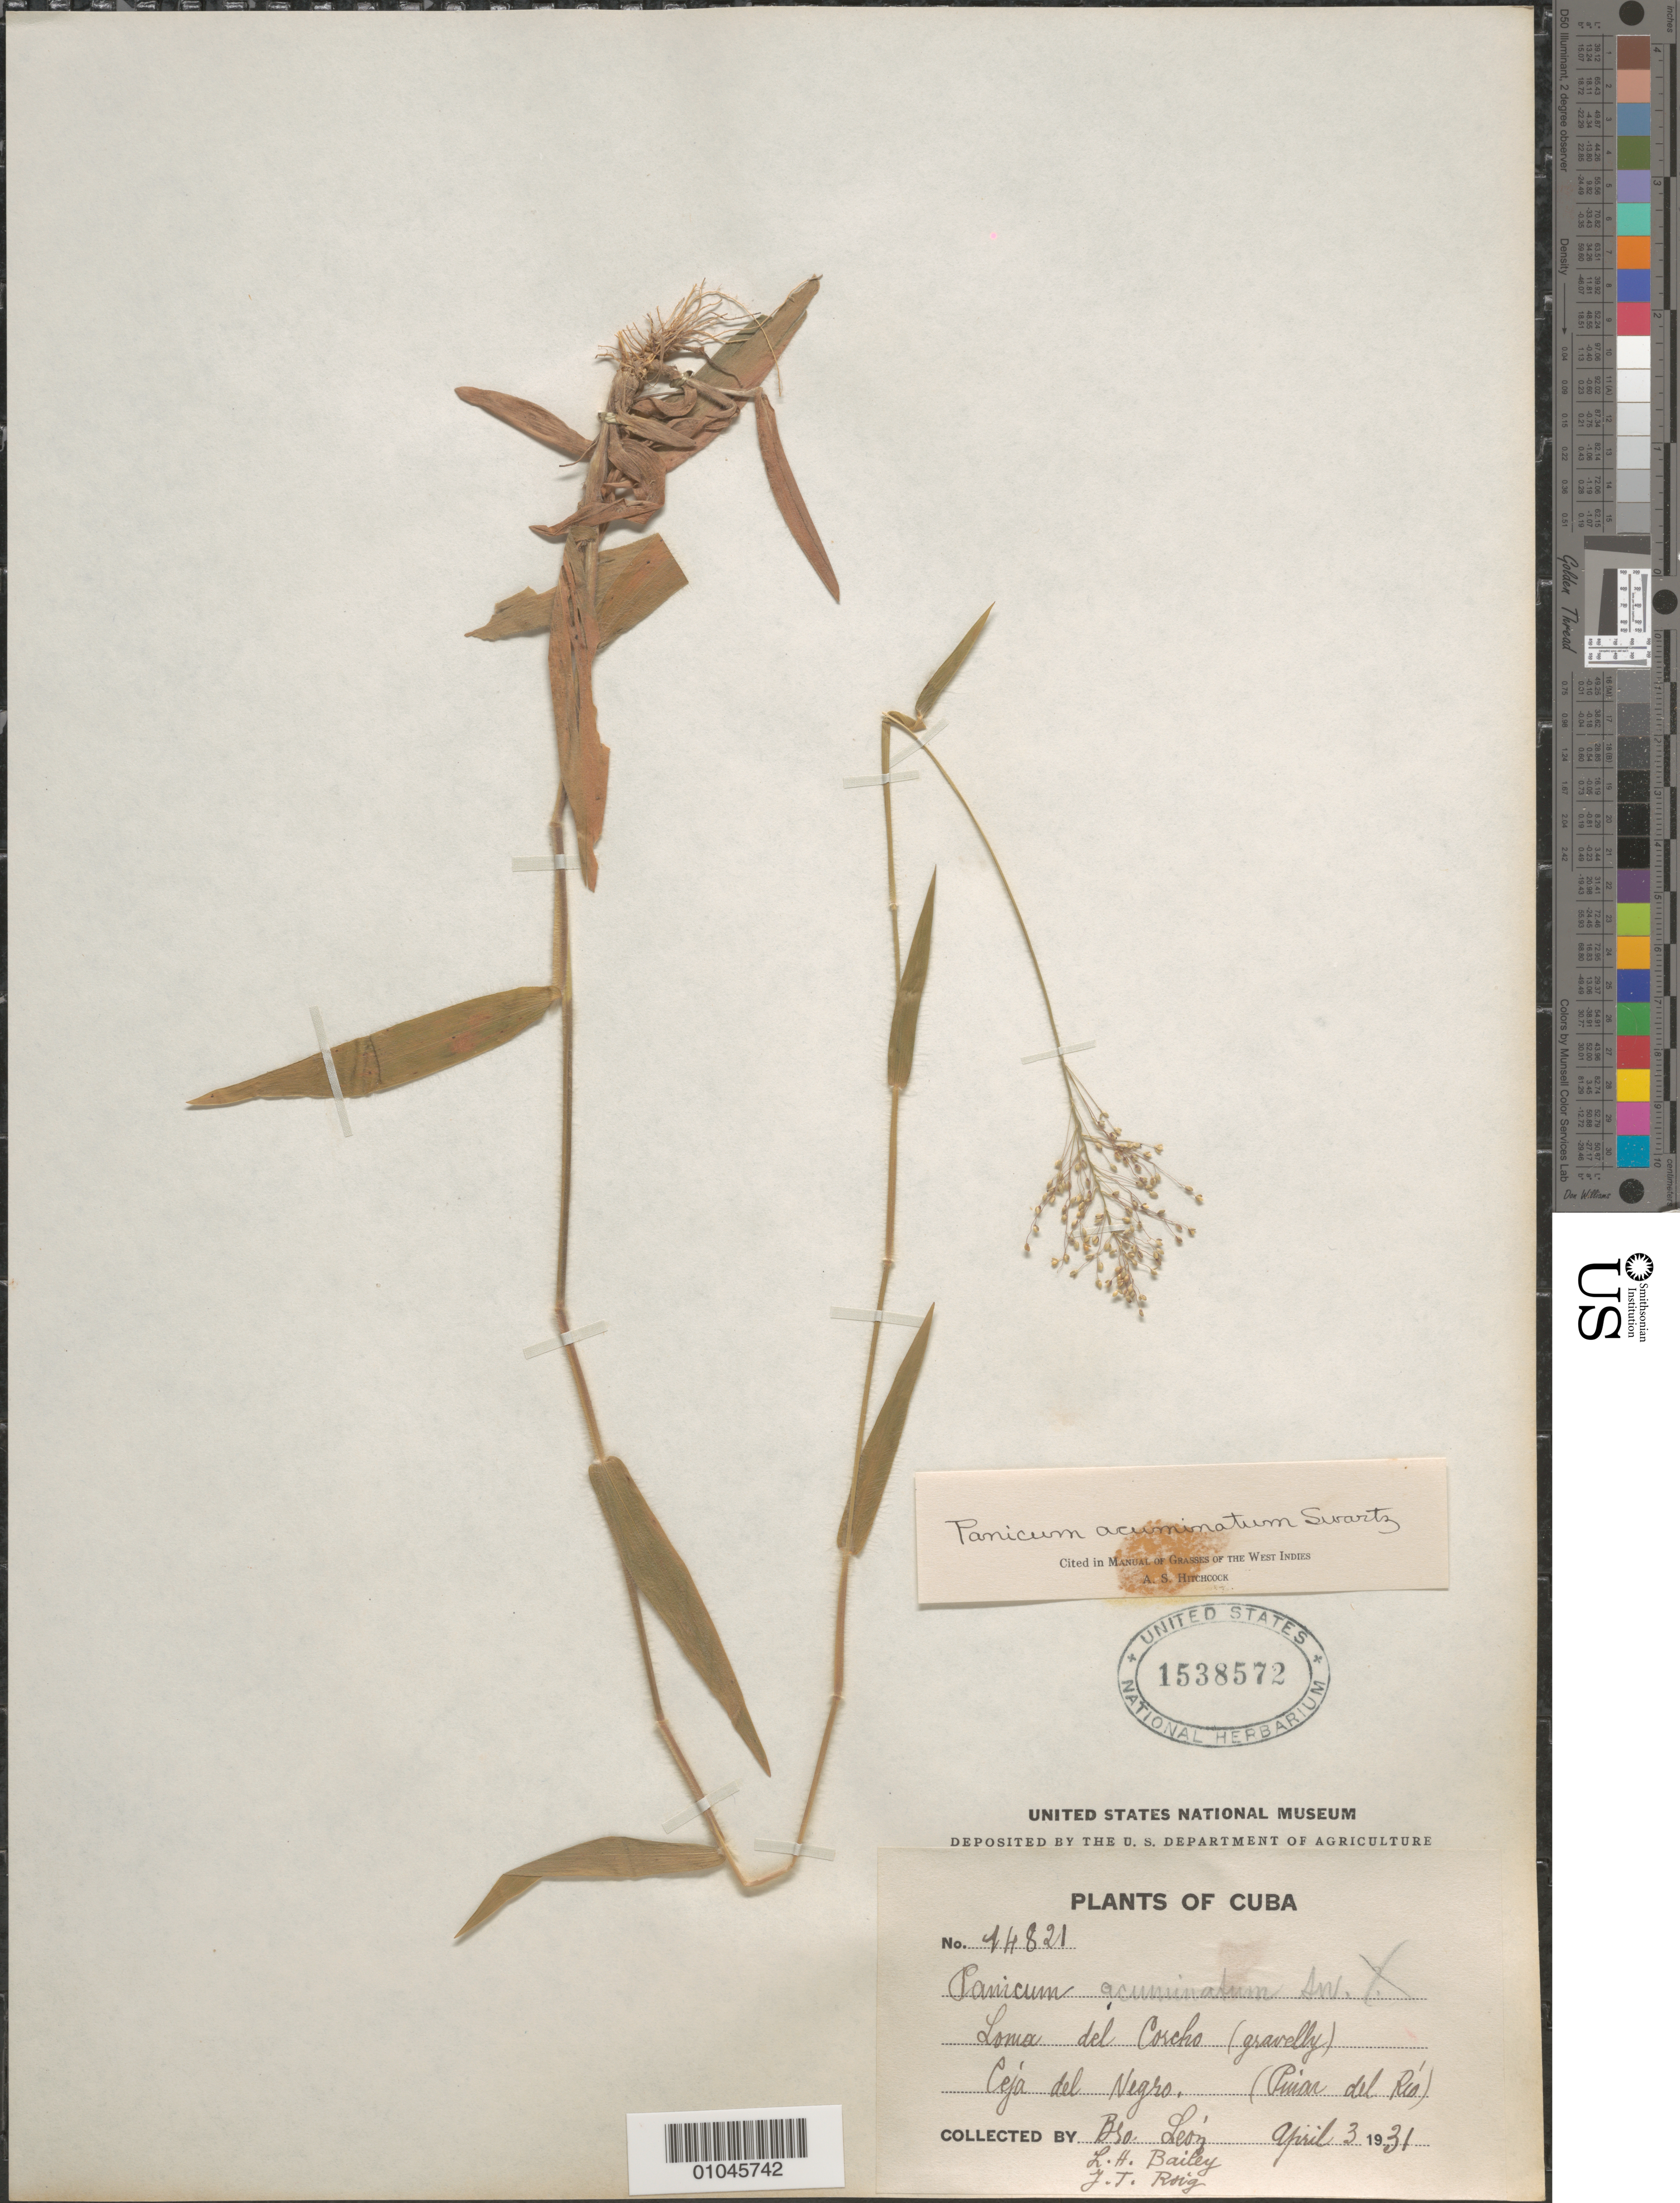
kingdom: Plantae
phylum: Tracheophyta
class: Liliopsida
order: Poales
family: Poaceae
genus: Panicum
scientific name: Panicum acuminatum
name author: Sw.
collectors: Bro. León, L. H. Bailey & J. Roig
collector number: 74821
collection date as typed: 03 Apr 1931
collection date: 1931-04-03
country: Cuba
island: Cuba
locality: Ceja del Negro (pinar del rio) Luma del Corcho (gravelly)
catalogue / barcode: US 1538572